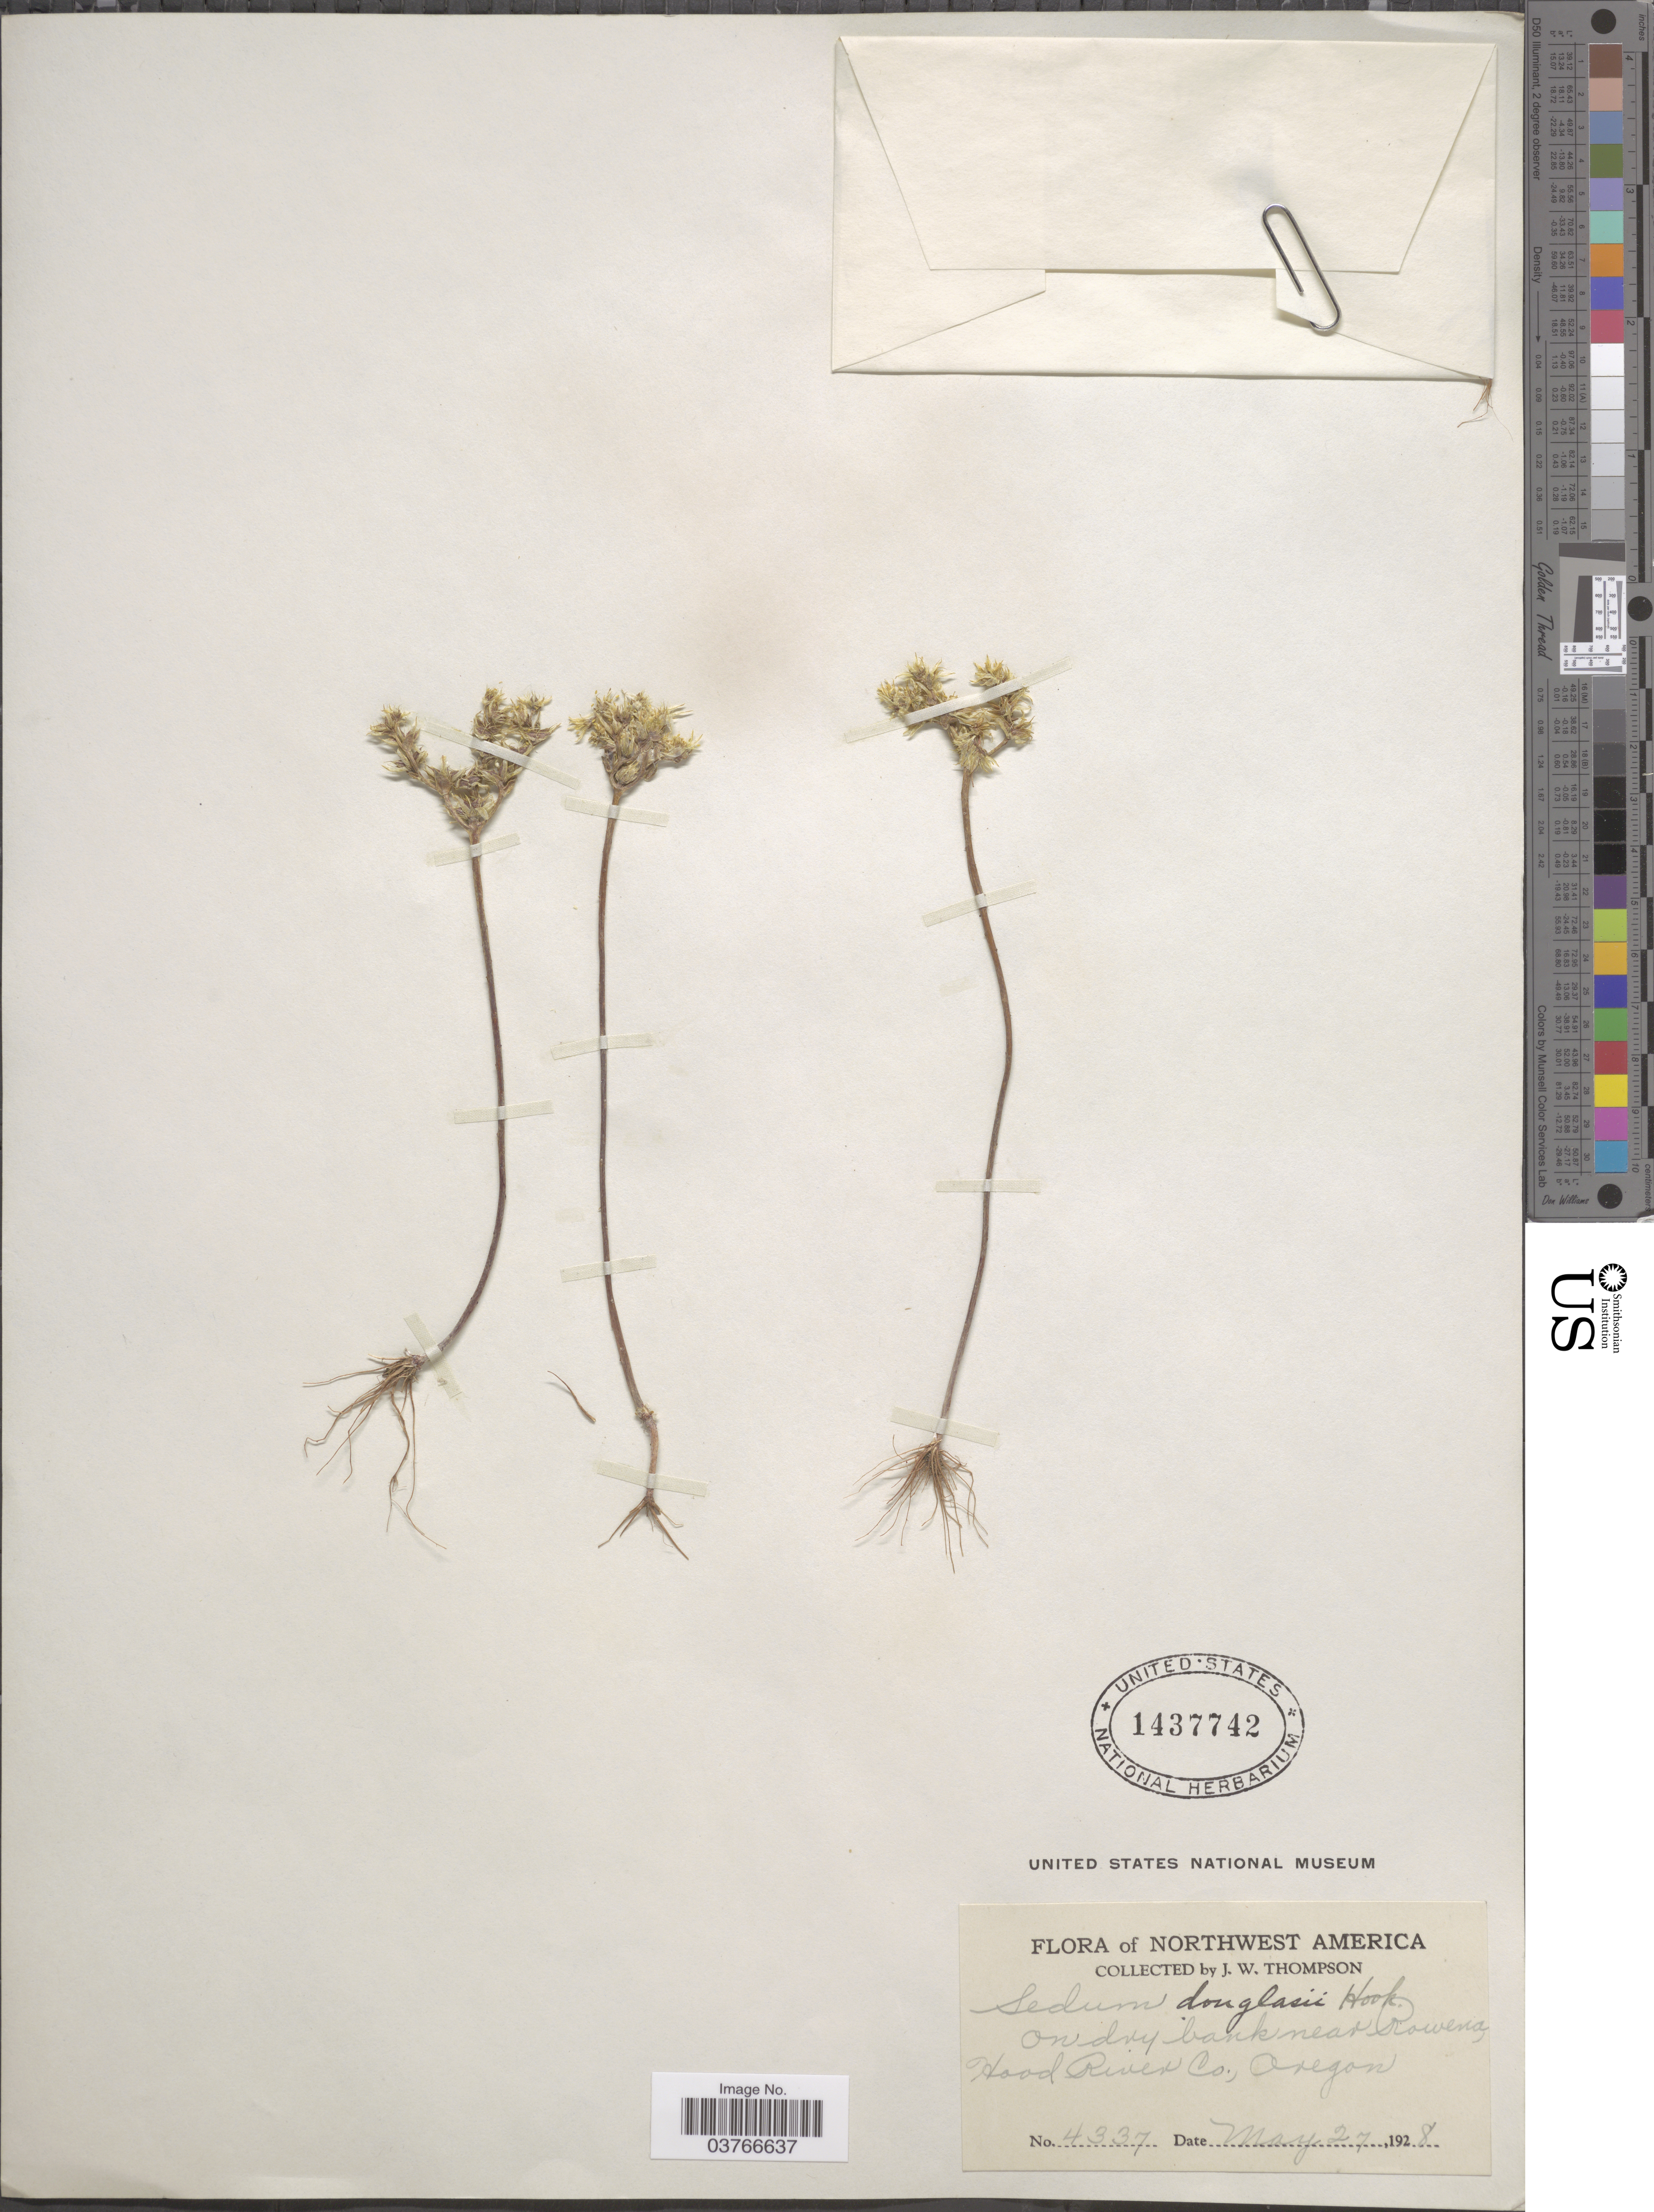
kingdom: Plantae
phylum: Tracheophyta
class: Magnoliopsida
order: Saxifragales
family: Crassulaceae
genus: Sedum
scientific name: Sedum stenopetalum var. stenopetalum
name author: Pursh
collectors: J. Thompson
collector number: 4337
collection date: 1928-05-27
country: United States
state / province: Oregon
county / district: Hood River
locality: Northwest America. On dry bank near Rowena Hood River Co.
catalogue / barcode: US 1437742